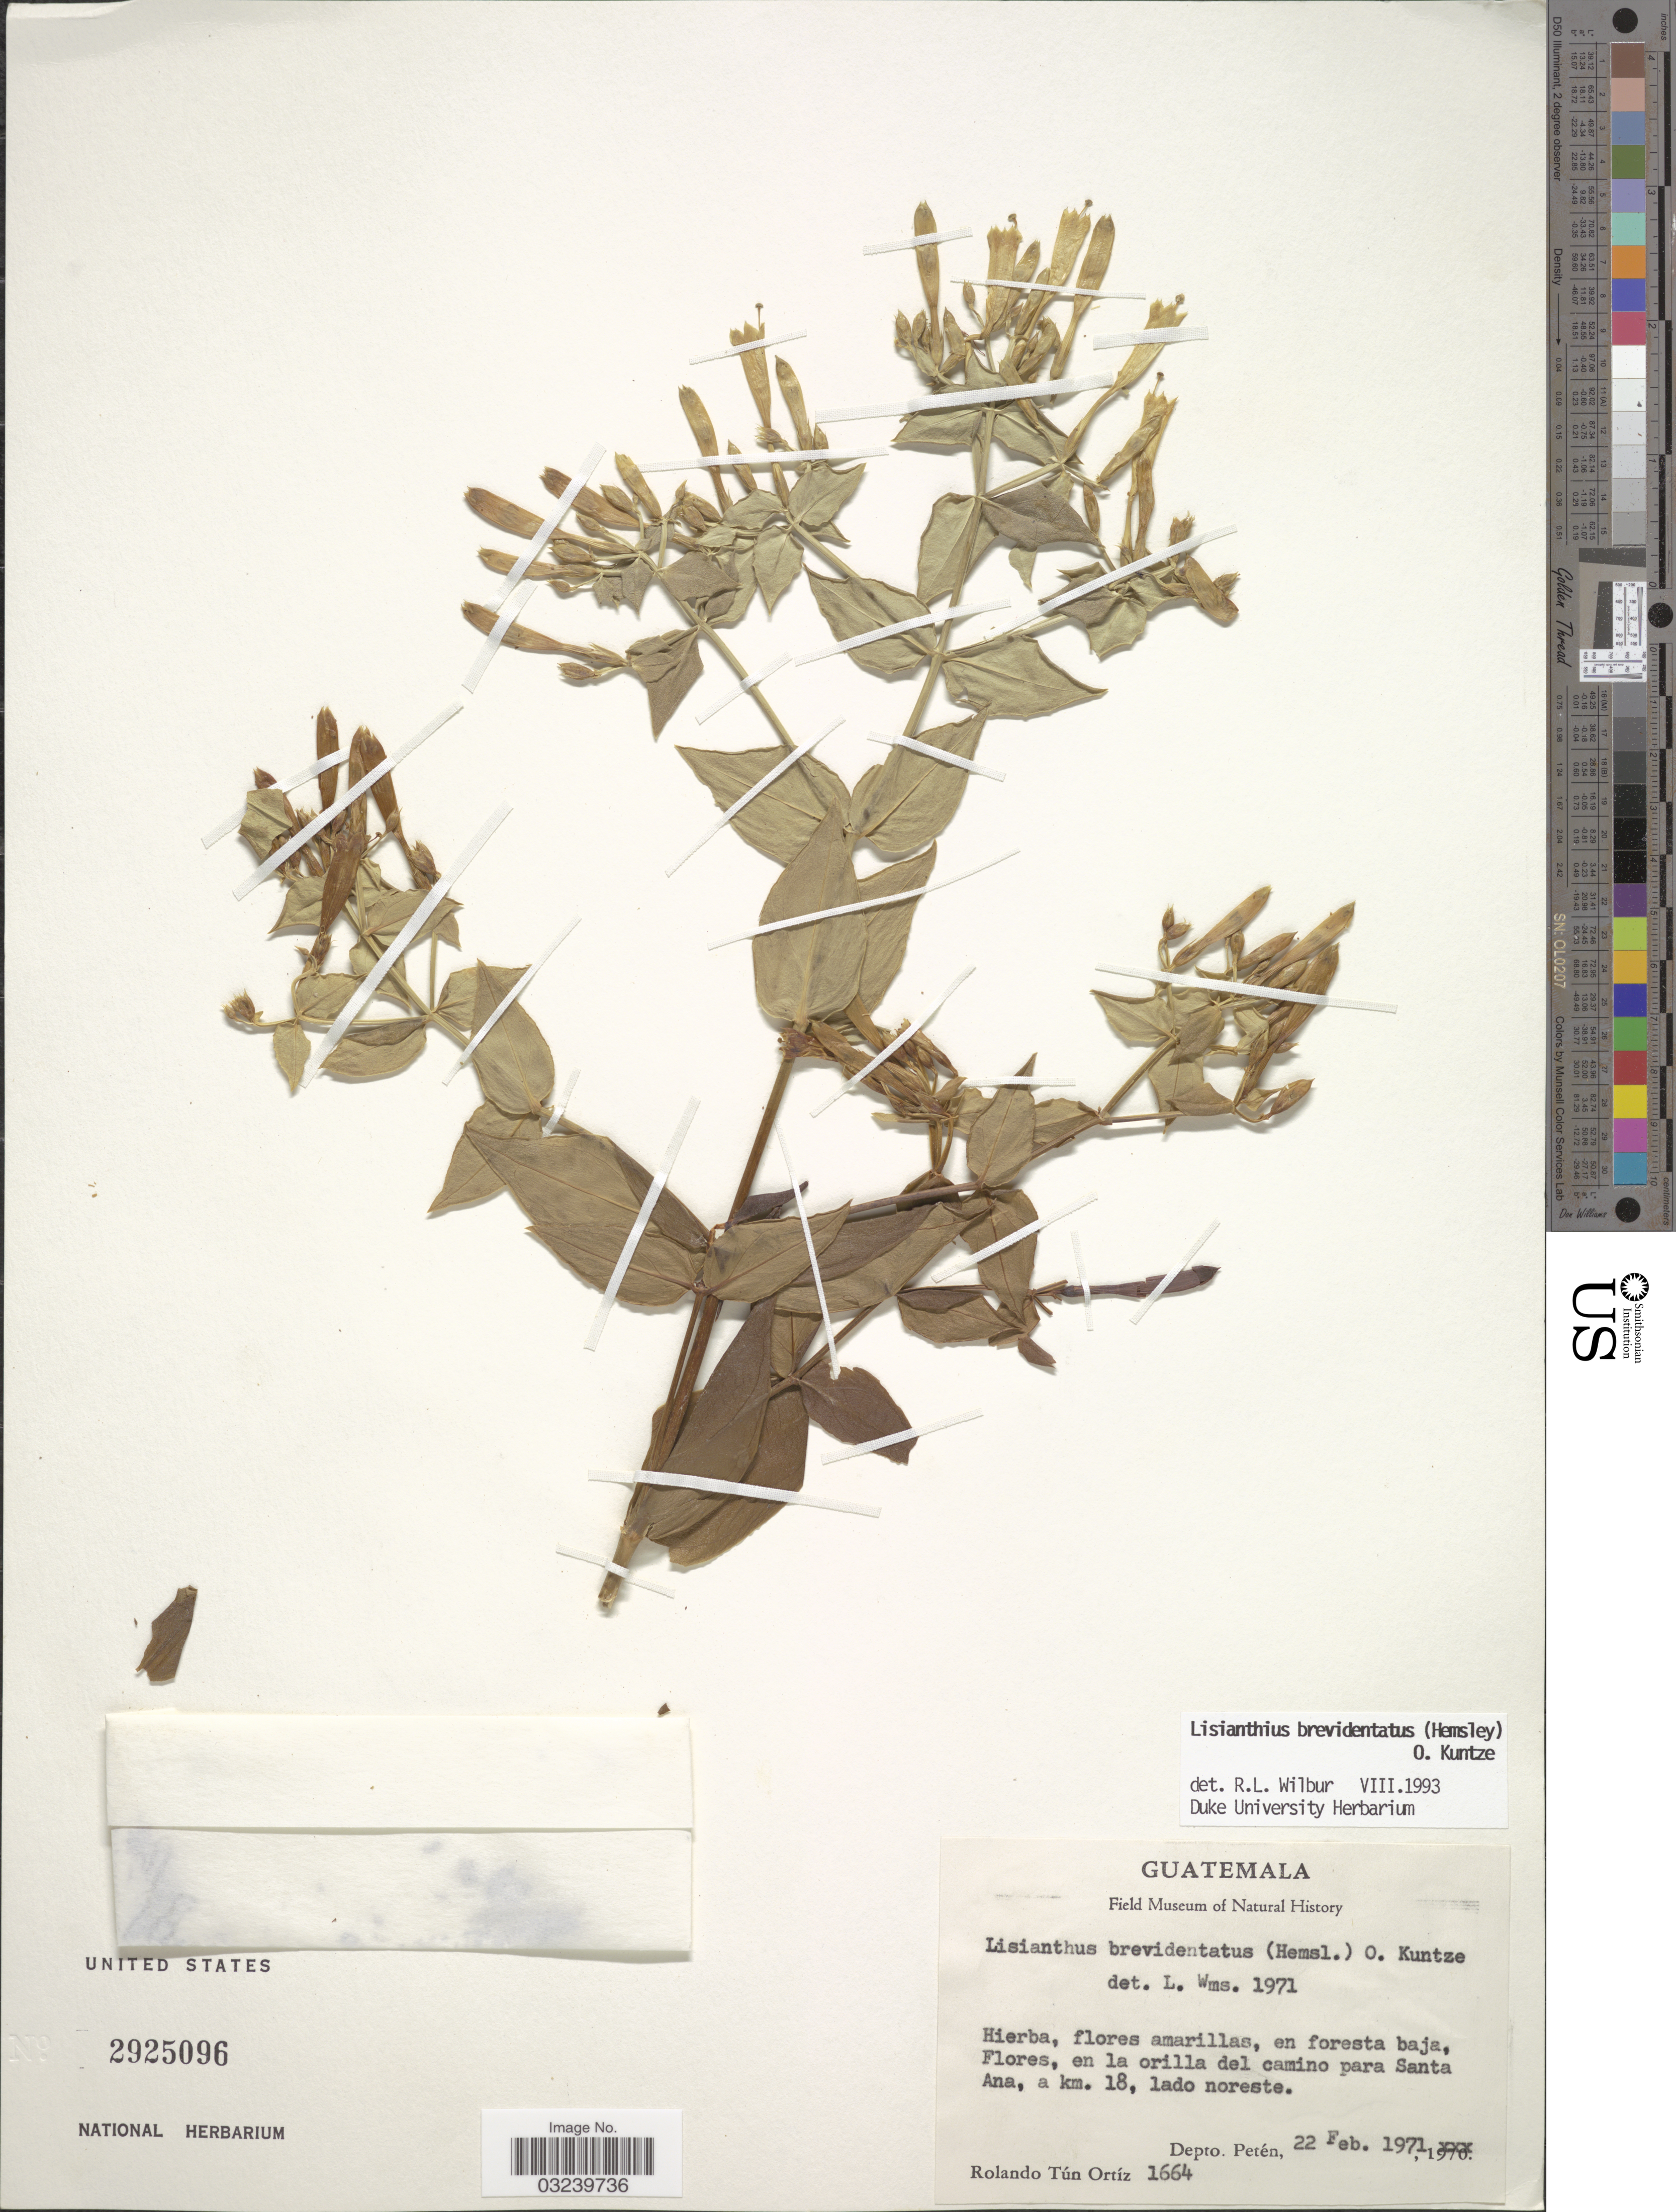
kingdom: Plantae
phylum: Tracheophyta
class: Magnoliopsida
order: Gentianales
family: Gentianaceae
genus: Lisianthius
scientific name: Lisianthius brevidentatus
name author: (Hemsl.) Kuntze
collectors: R. Tún Ortíz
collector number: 1664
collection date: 1971-02-22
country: Guatemala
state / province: El Petén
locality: En la orilla del camino para Santa Ana, a km. 18, lado noreste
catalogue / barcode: US 2925096